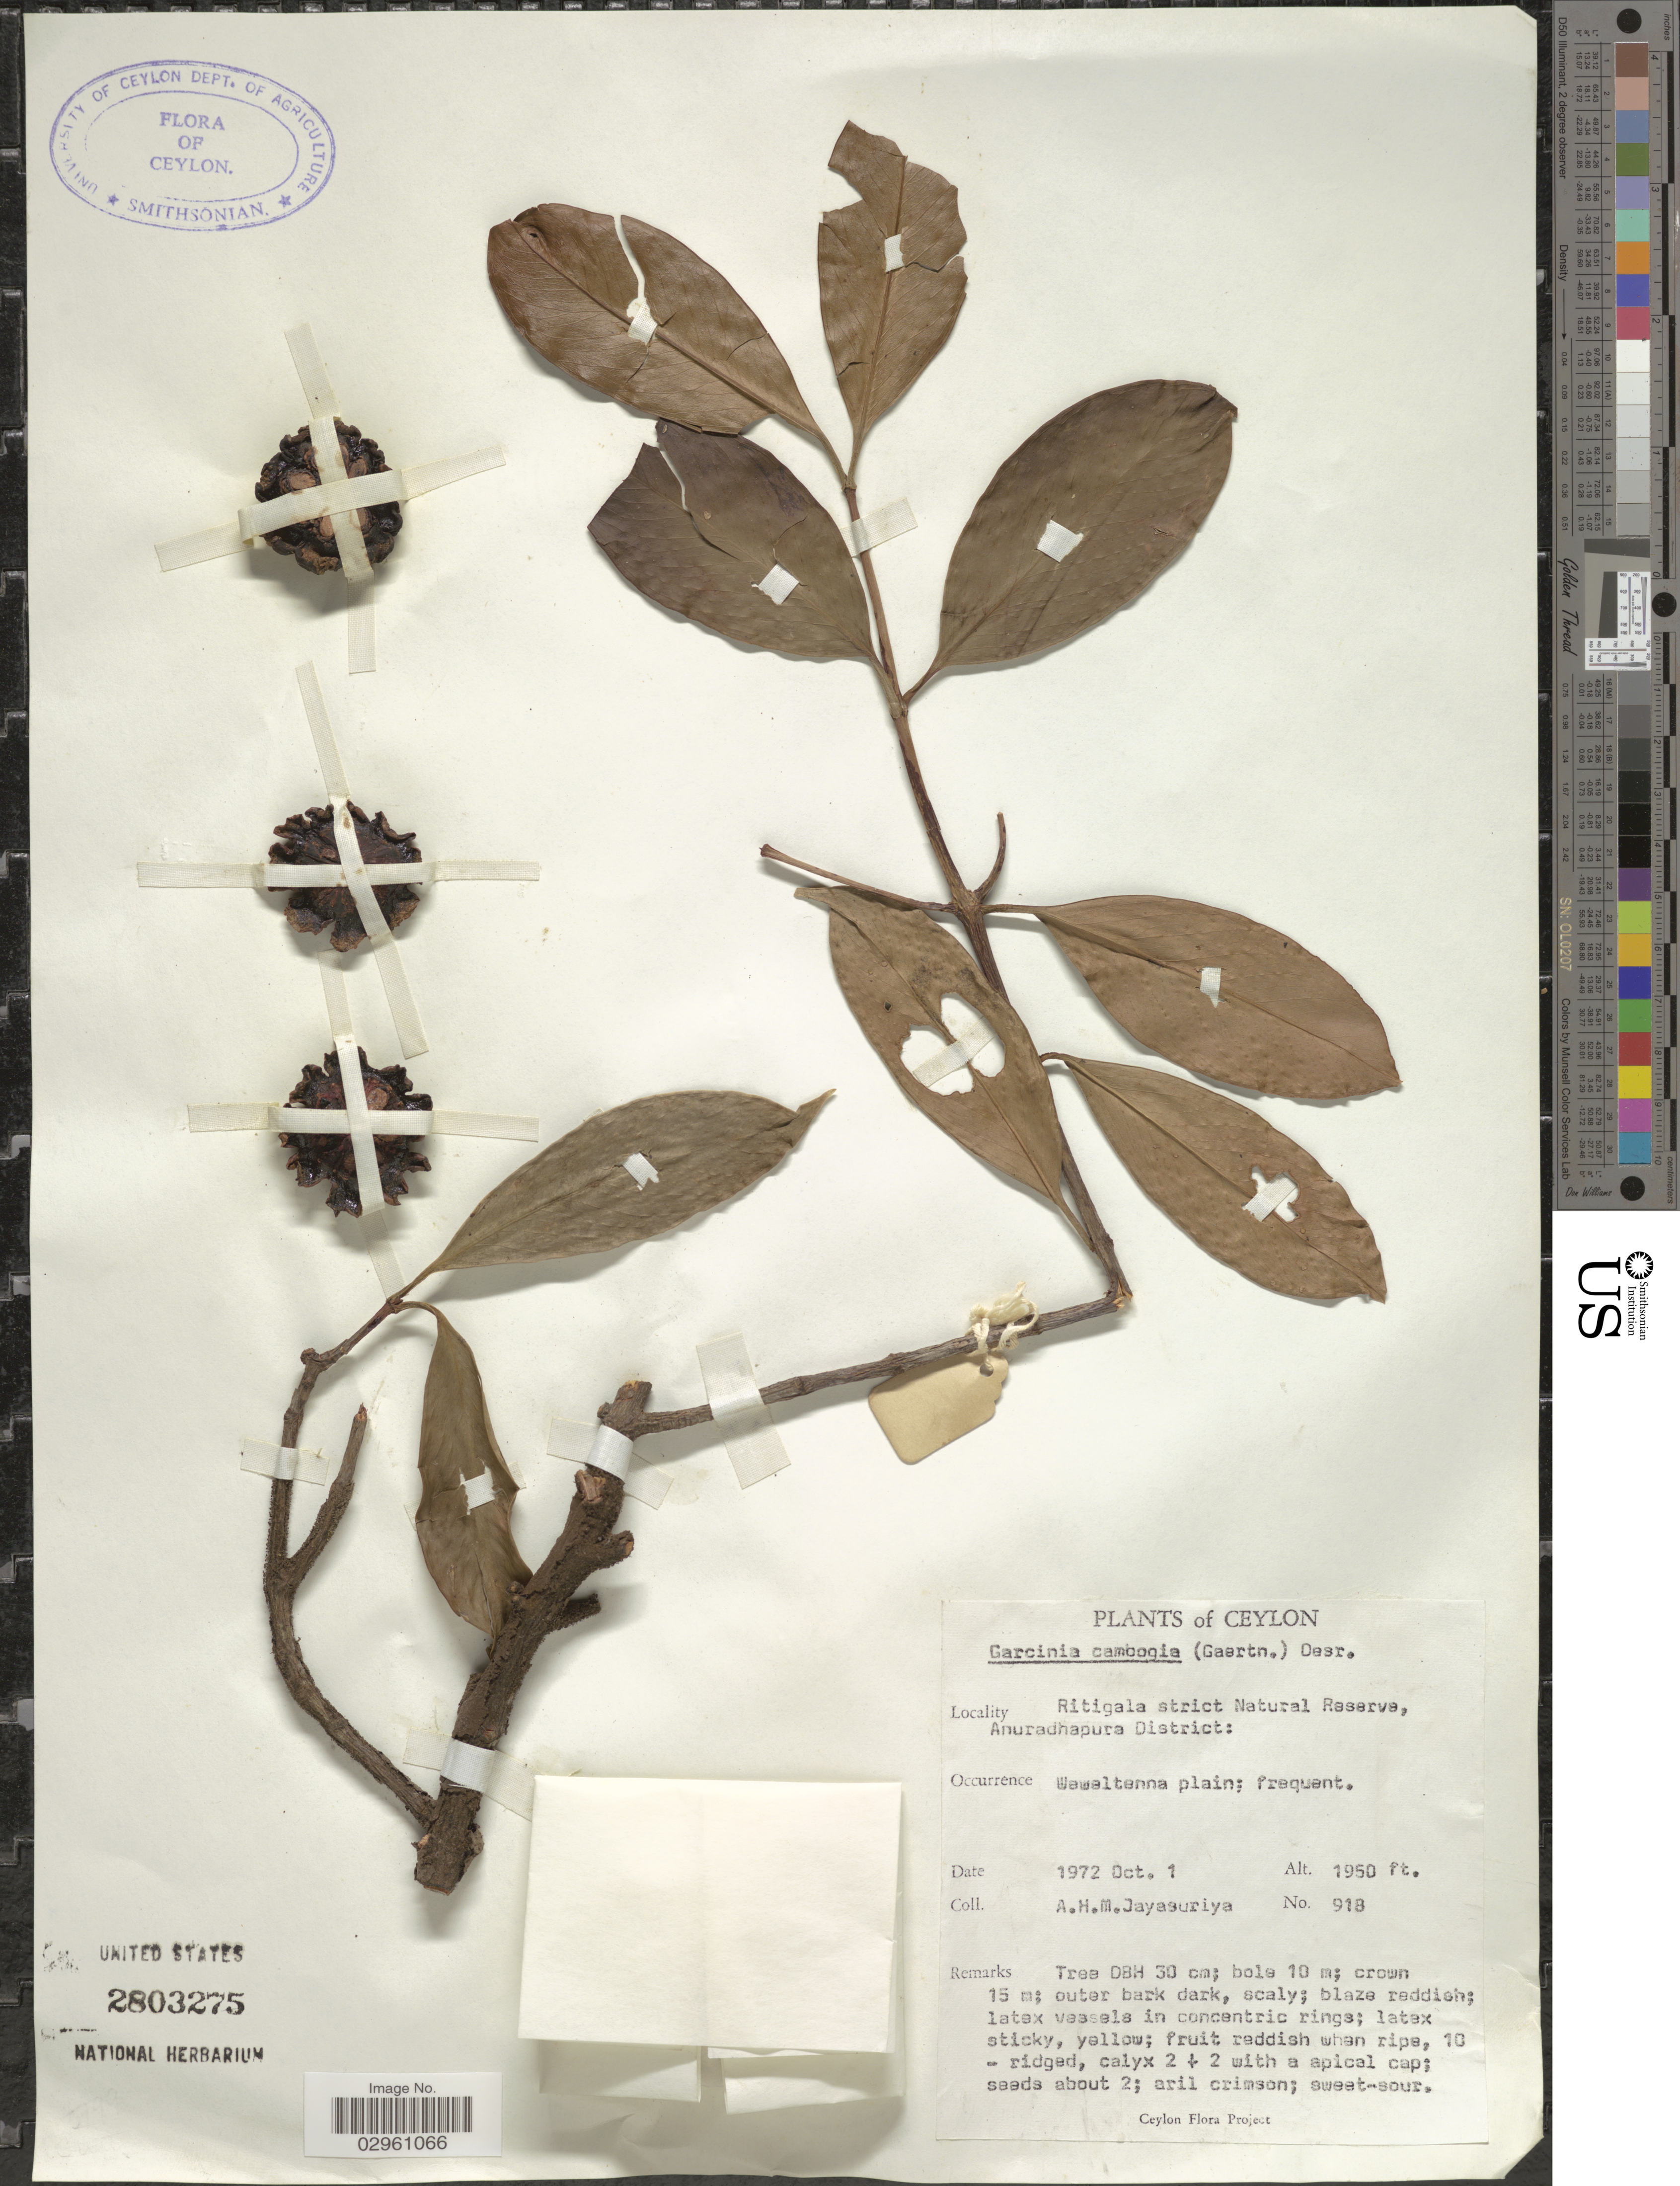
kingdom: Plantae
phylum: Tracheophyta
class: Magnoliopsida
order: Malpighiales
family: Clusiaceae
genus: Garcinia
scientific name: Garcinia cambogia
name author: Desr.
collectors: A. H. Jayasuriya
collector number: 918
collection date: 1972-10-01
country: Sri Lanka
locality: Ceylon. Ritigala strict Natural Reserve, Anuradhapura District.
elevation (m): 594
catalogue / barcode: US 2803275